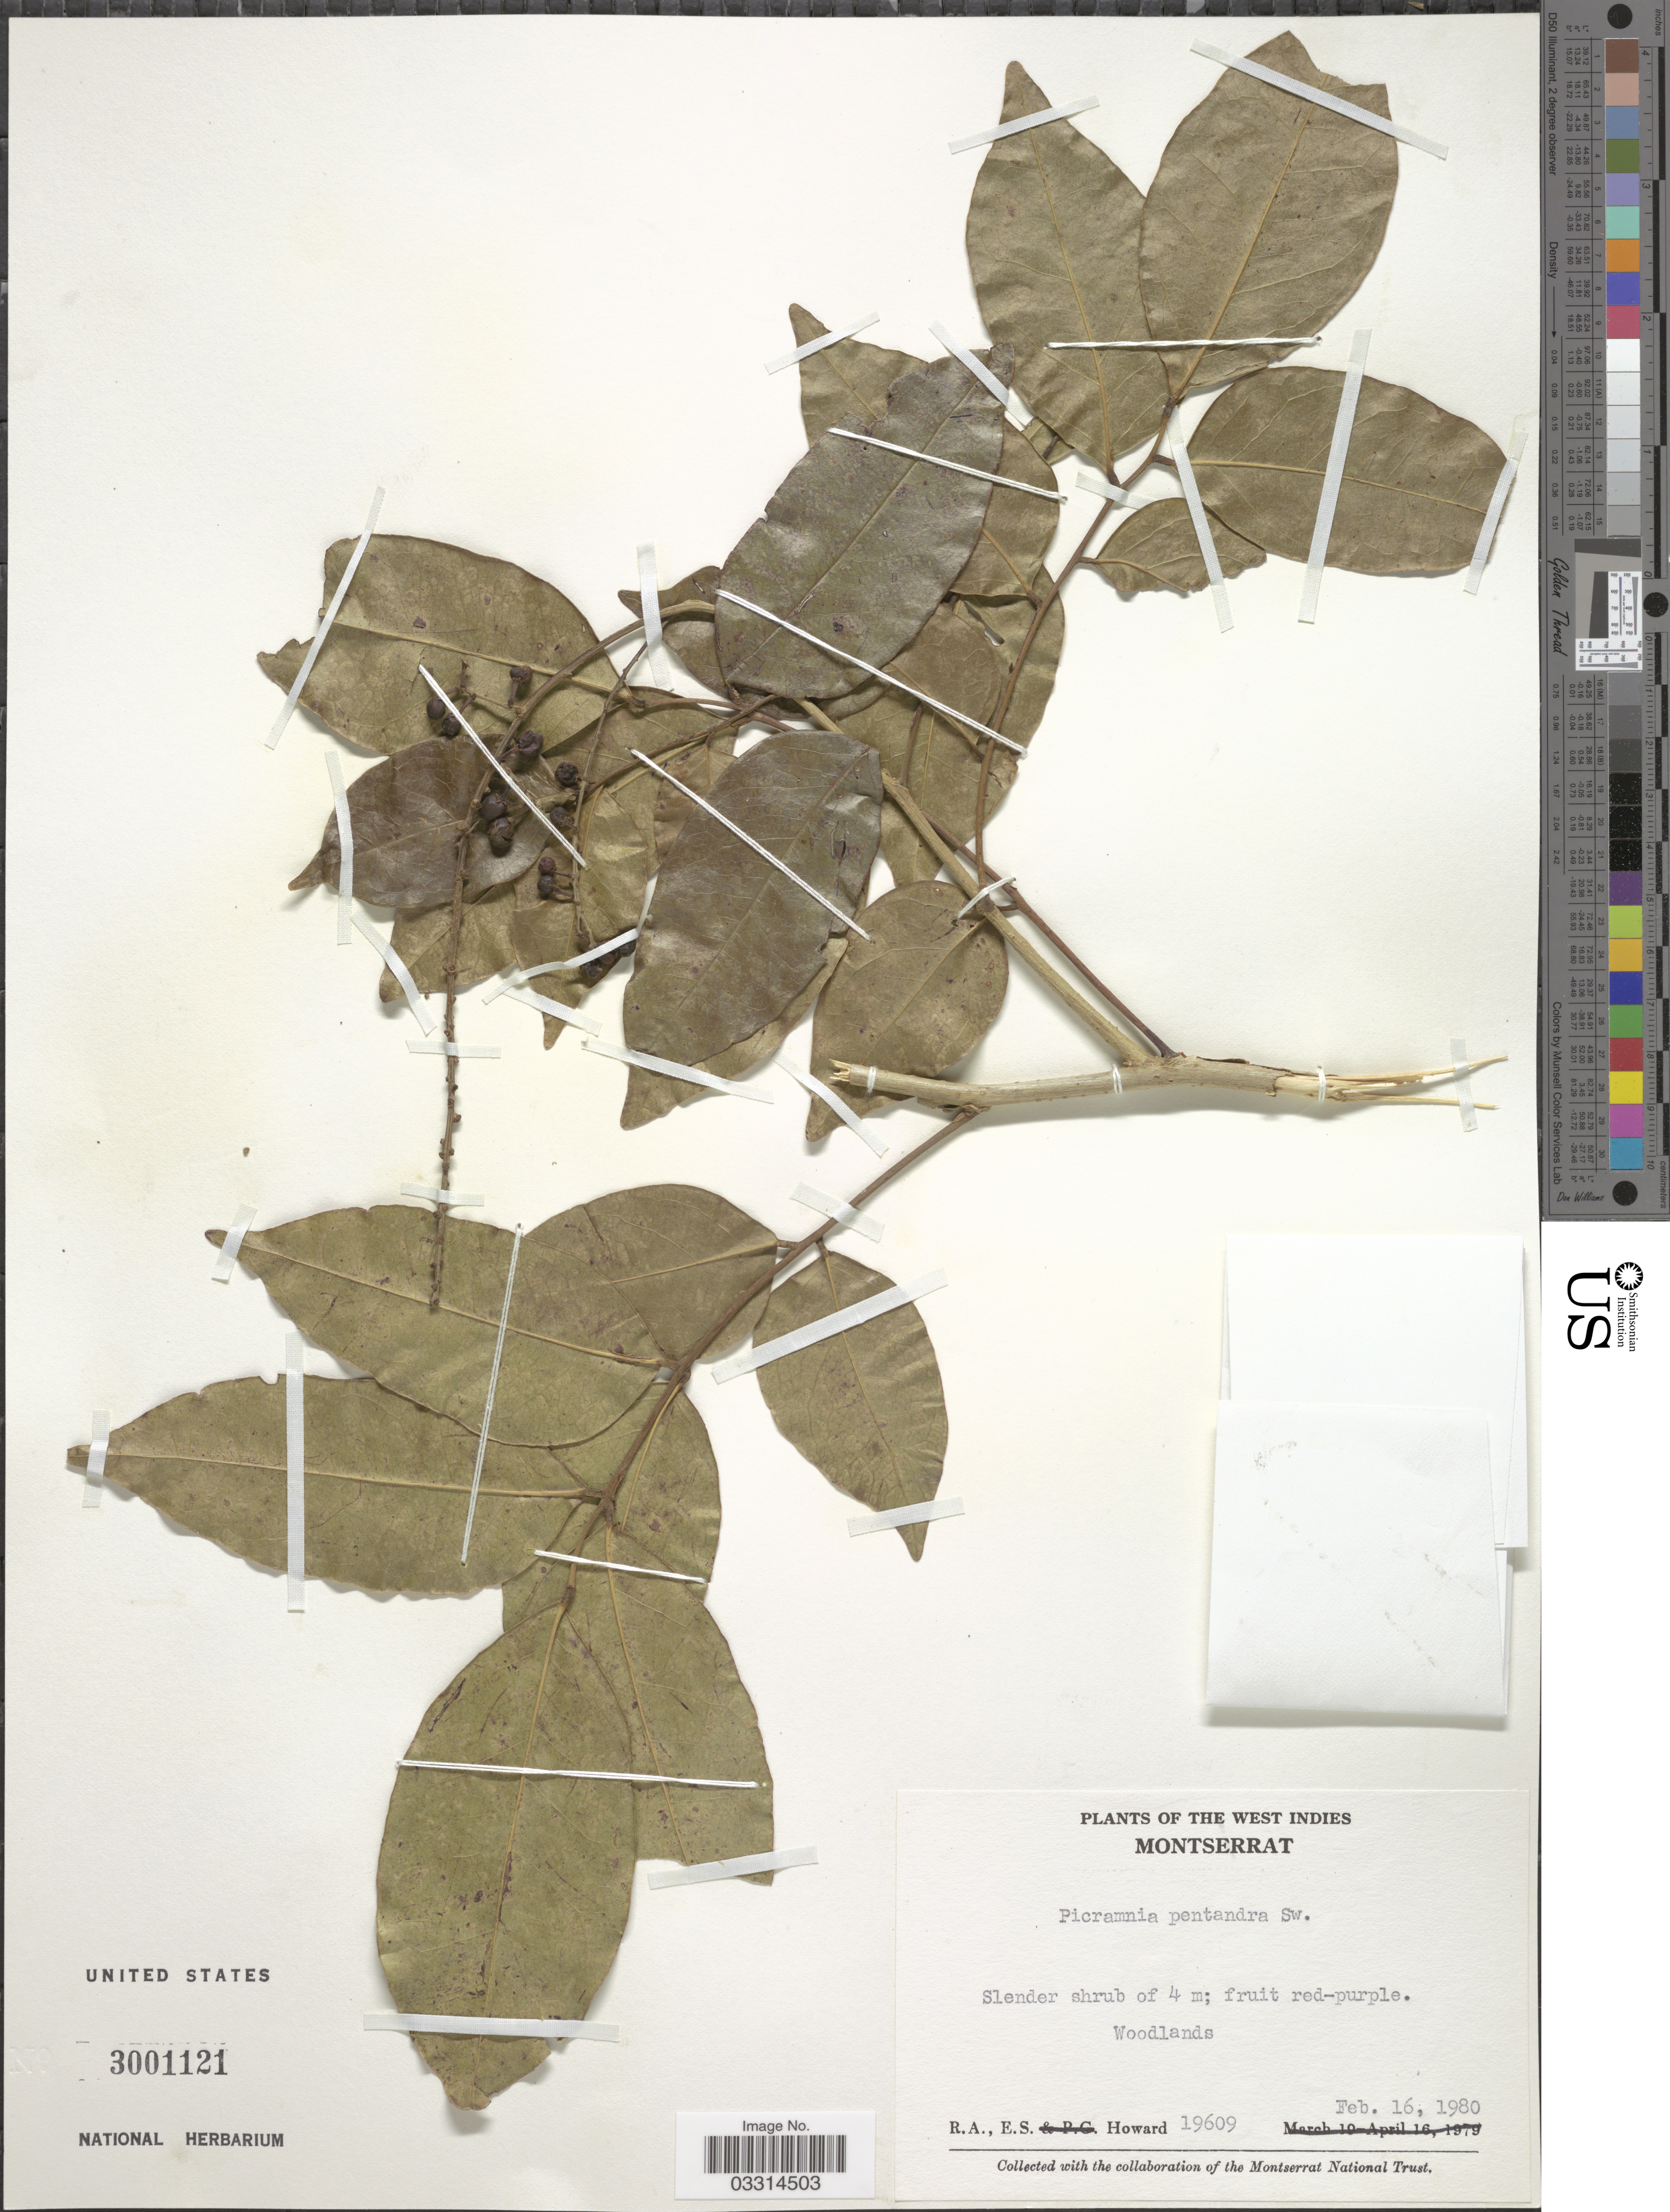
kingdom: Plantae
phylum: Tracheophyta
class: Magnoliopsida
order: Picramniales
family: Picramniaceae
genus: Picramnia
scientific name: Picramnia pentandra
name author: Sw.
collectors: R. A. Howard & E. S. Howard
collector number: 19609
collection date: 1980-02-16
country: Montserrat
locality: The West Indies.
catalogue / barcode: US 3001121